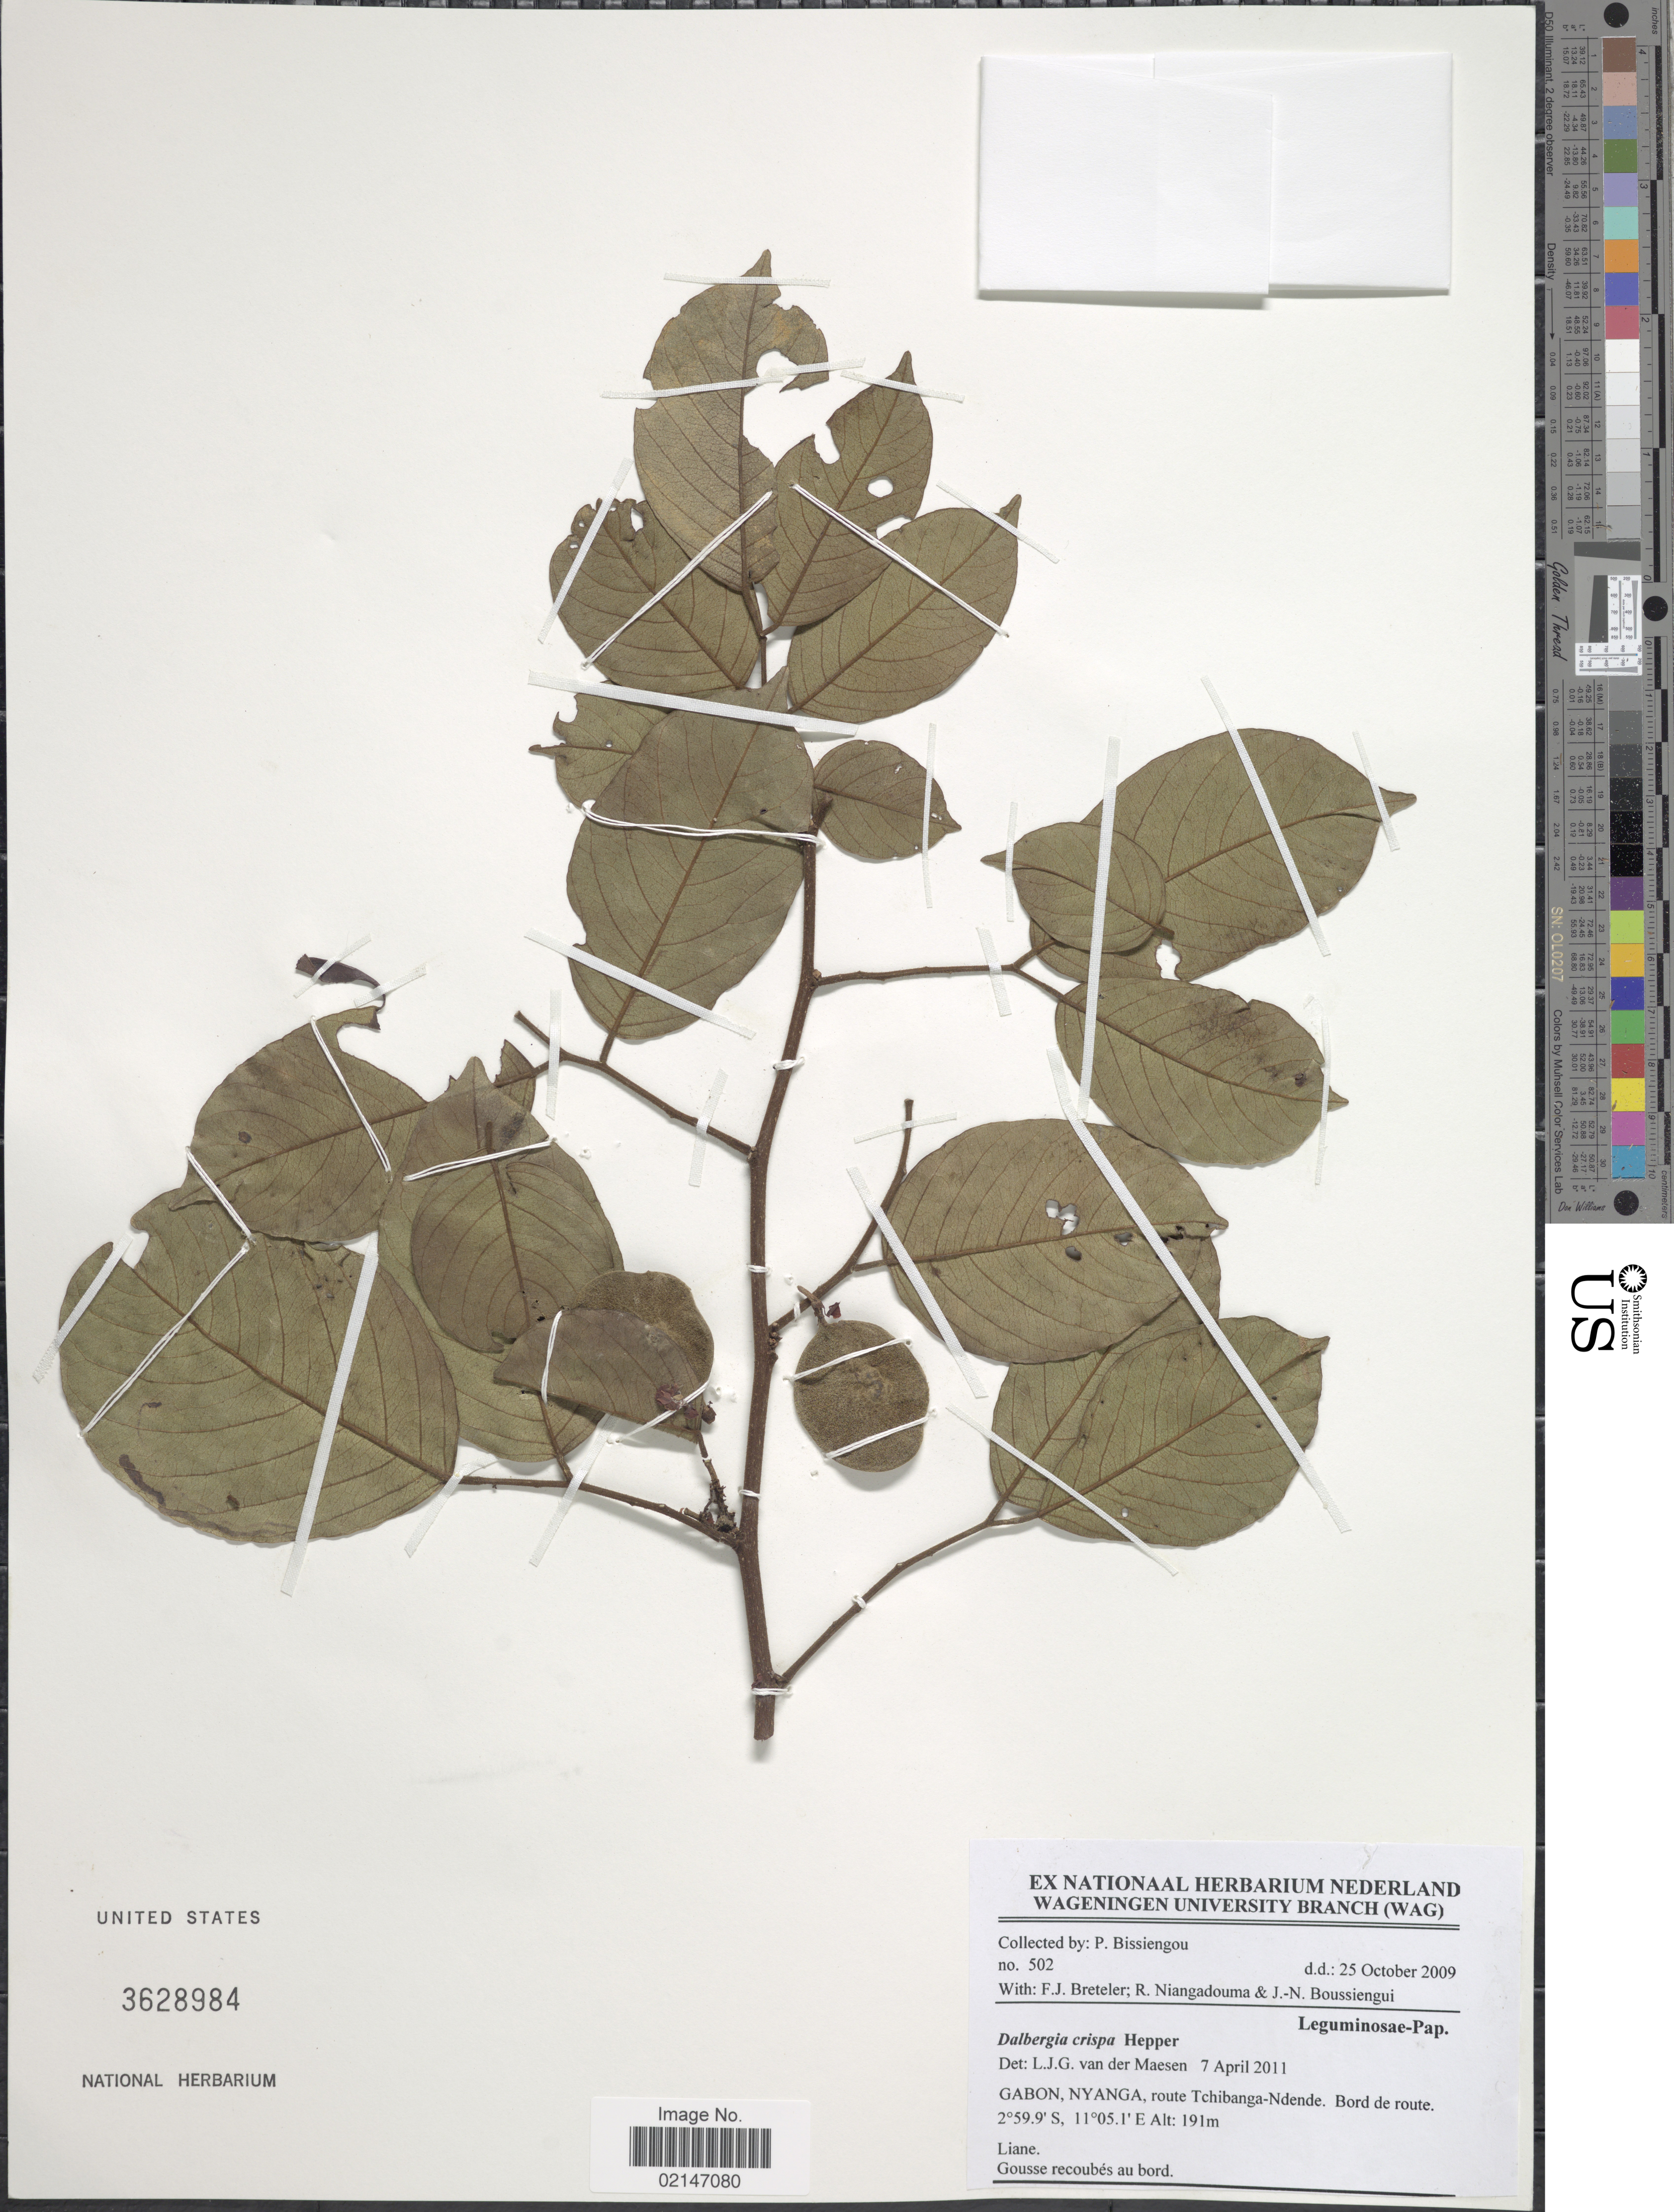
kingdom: Plantae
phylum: Tracheophyta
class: Magnoliopsida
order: Fabales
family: Fabaceae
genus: Dalbergia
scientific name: Dalbergia crispa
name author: Hepper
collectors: P. Bissiengou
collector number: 502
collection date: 2009-10-25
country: Gabon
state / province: Nyanga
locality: Route Tchibanga-Ndende, bord de route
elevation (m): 191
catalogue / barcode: US 3628984